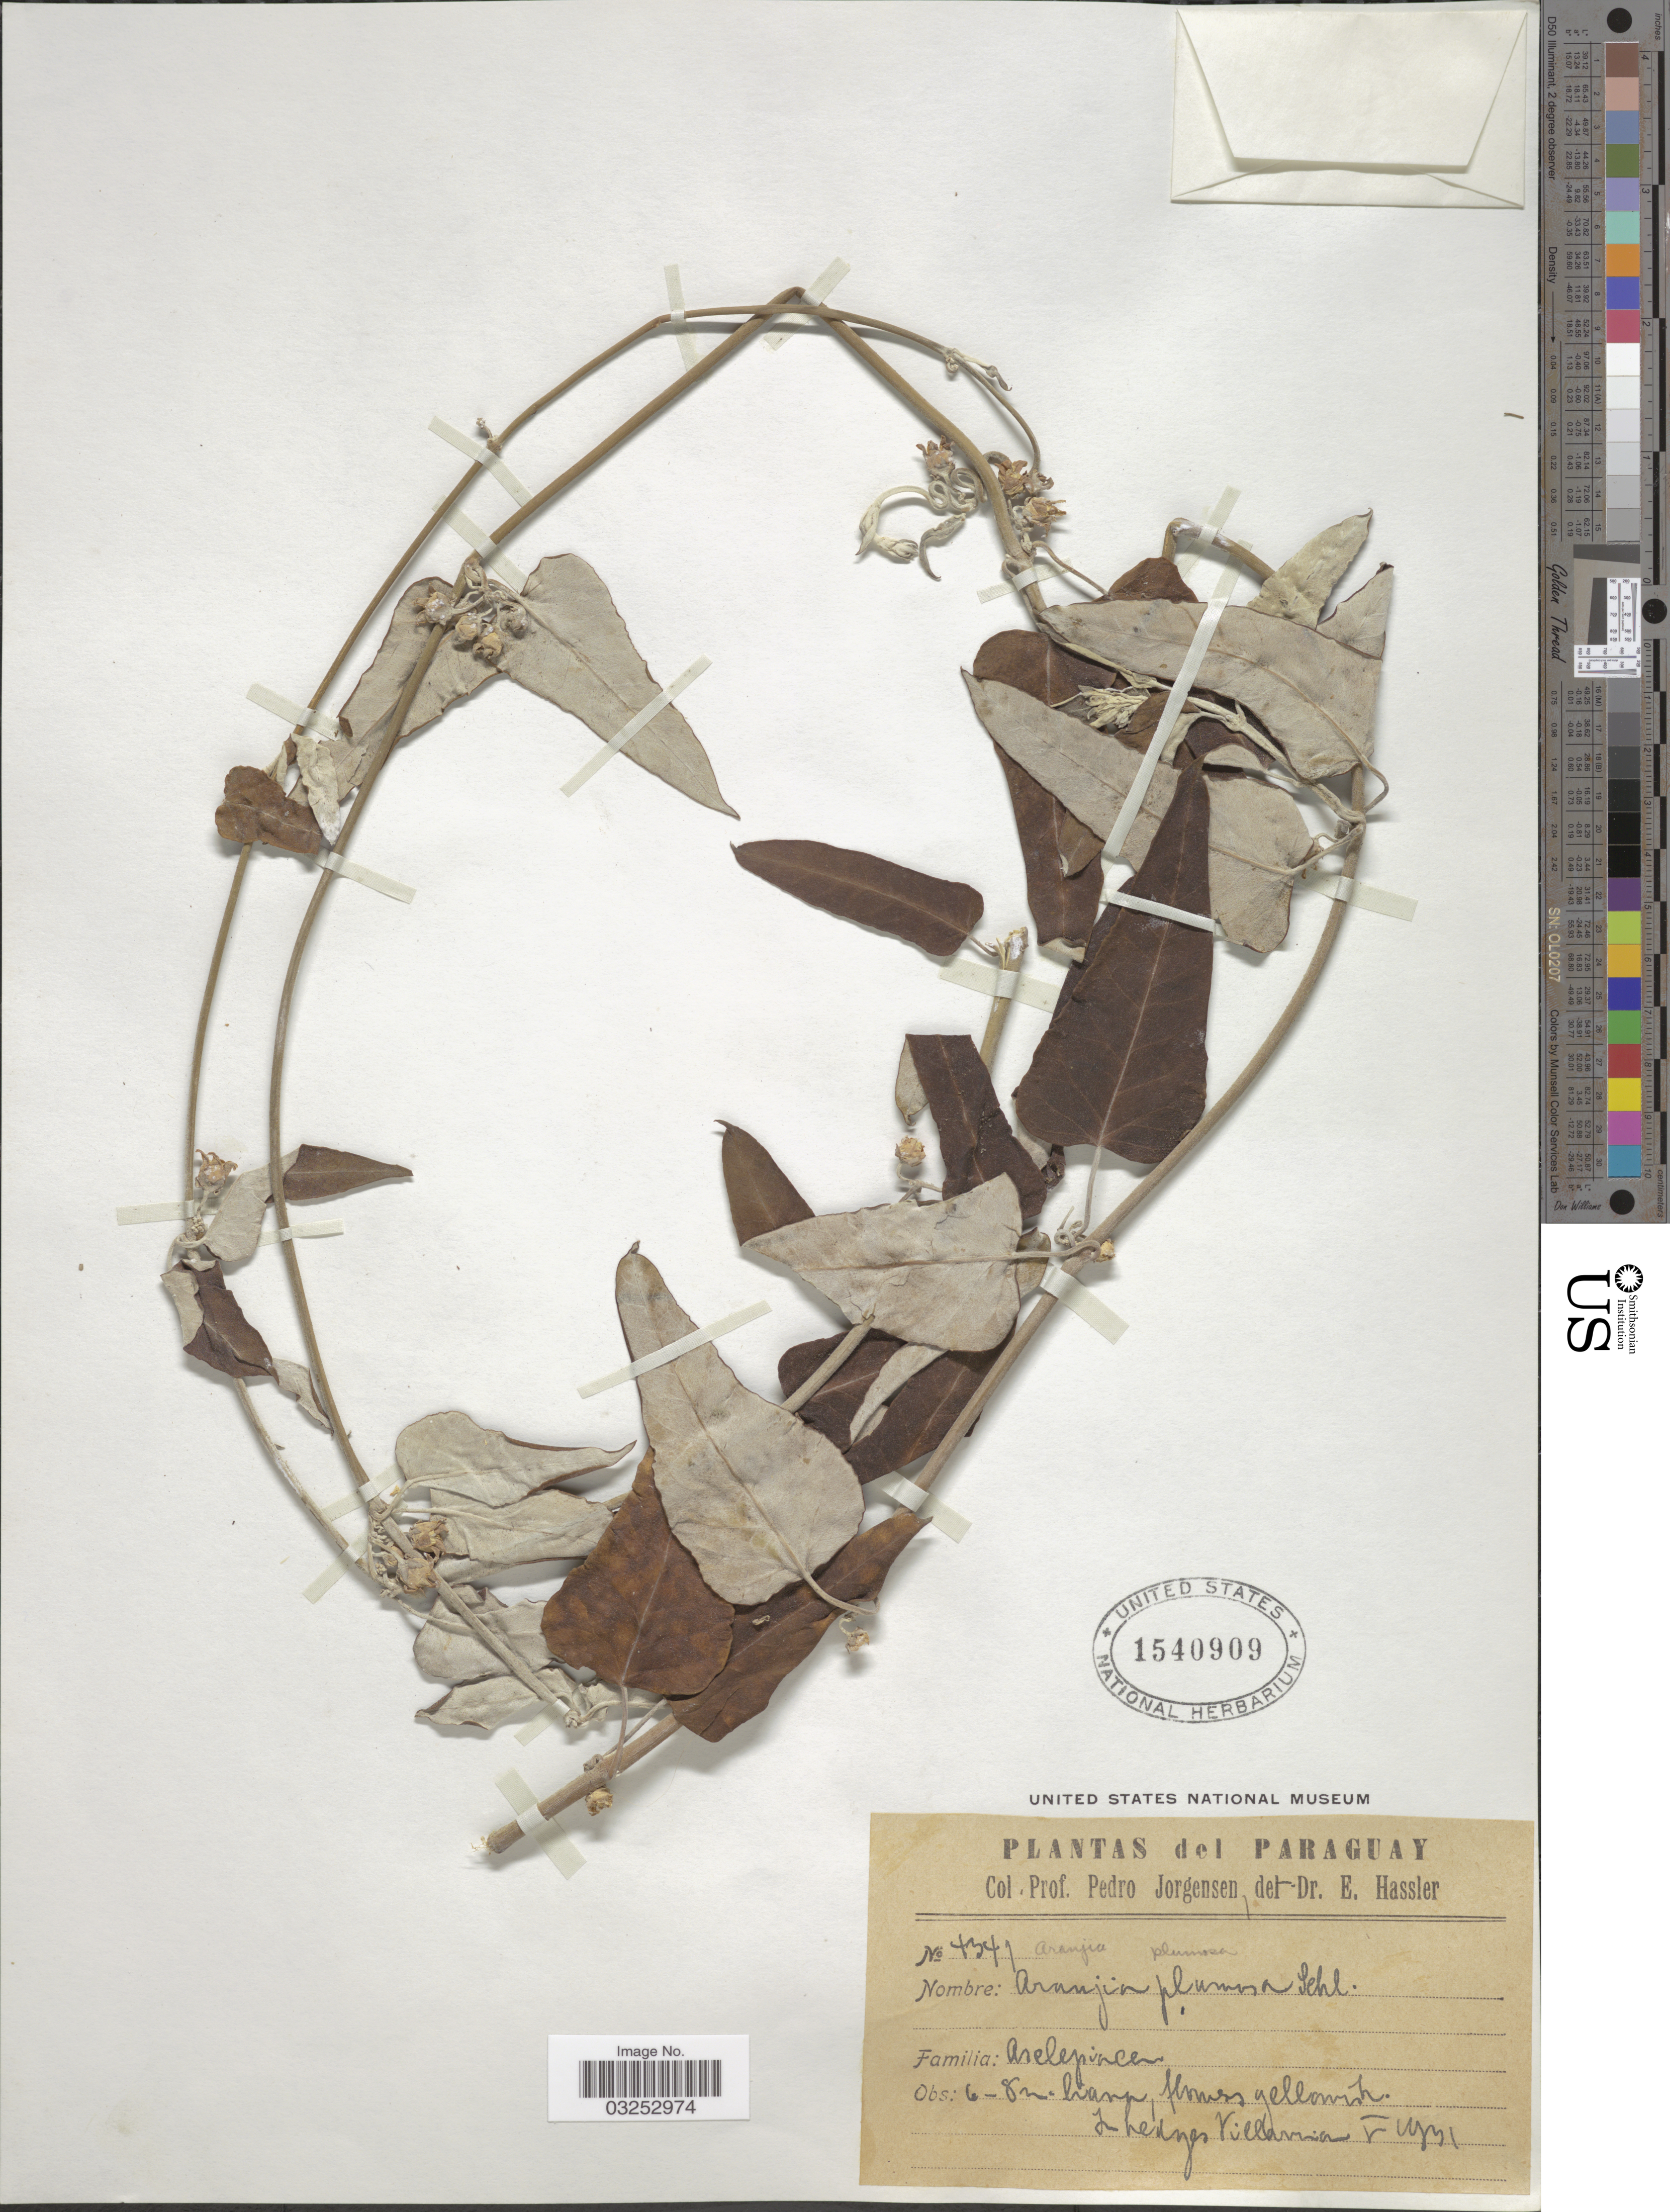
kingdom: Plantae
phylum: Tracheophyta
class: Magnoliopsida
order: Gentianales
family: Apocynaceae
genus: Araujia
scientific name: Araujia plumosa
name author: Schltr.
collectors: P. Jörgensen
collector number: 4341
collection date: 1931-05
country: Paraguay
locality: In hedges Villavicencia.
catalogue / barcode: US 1540909